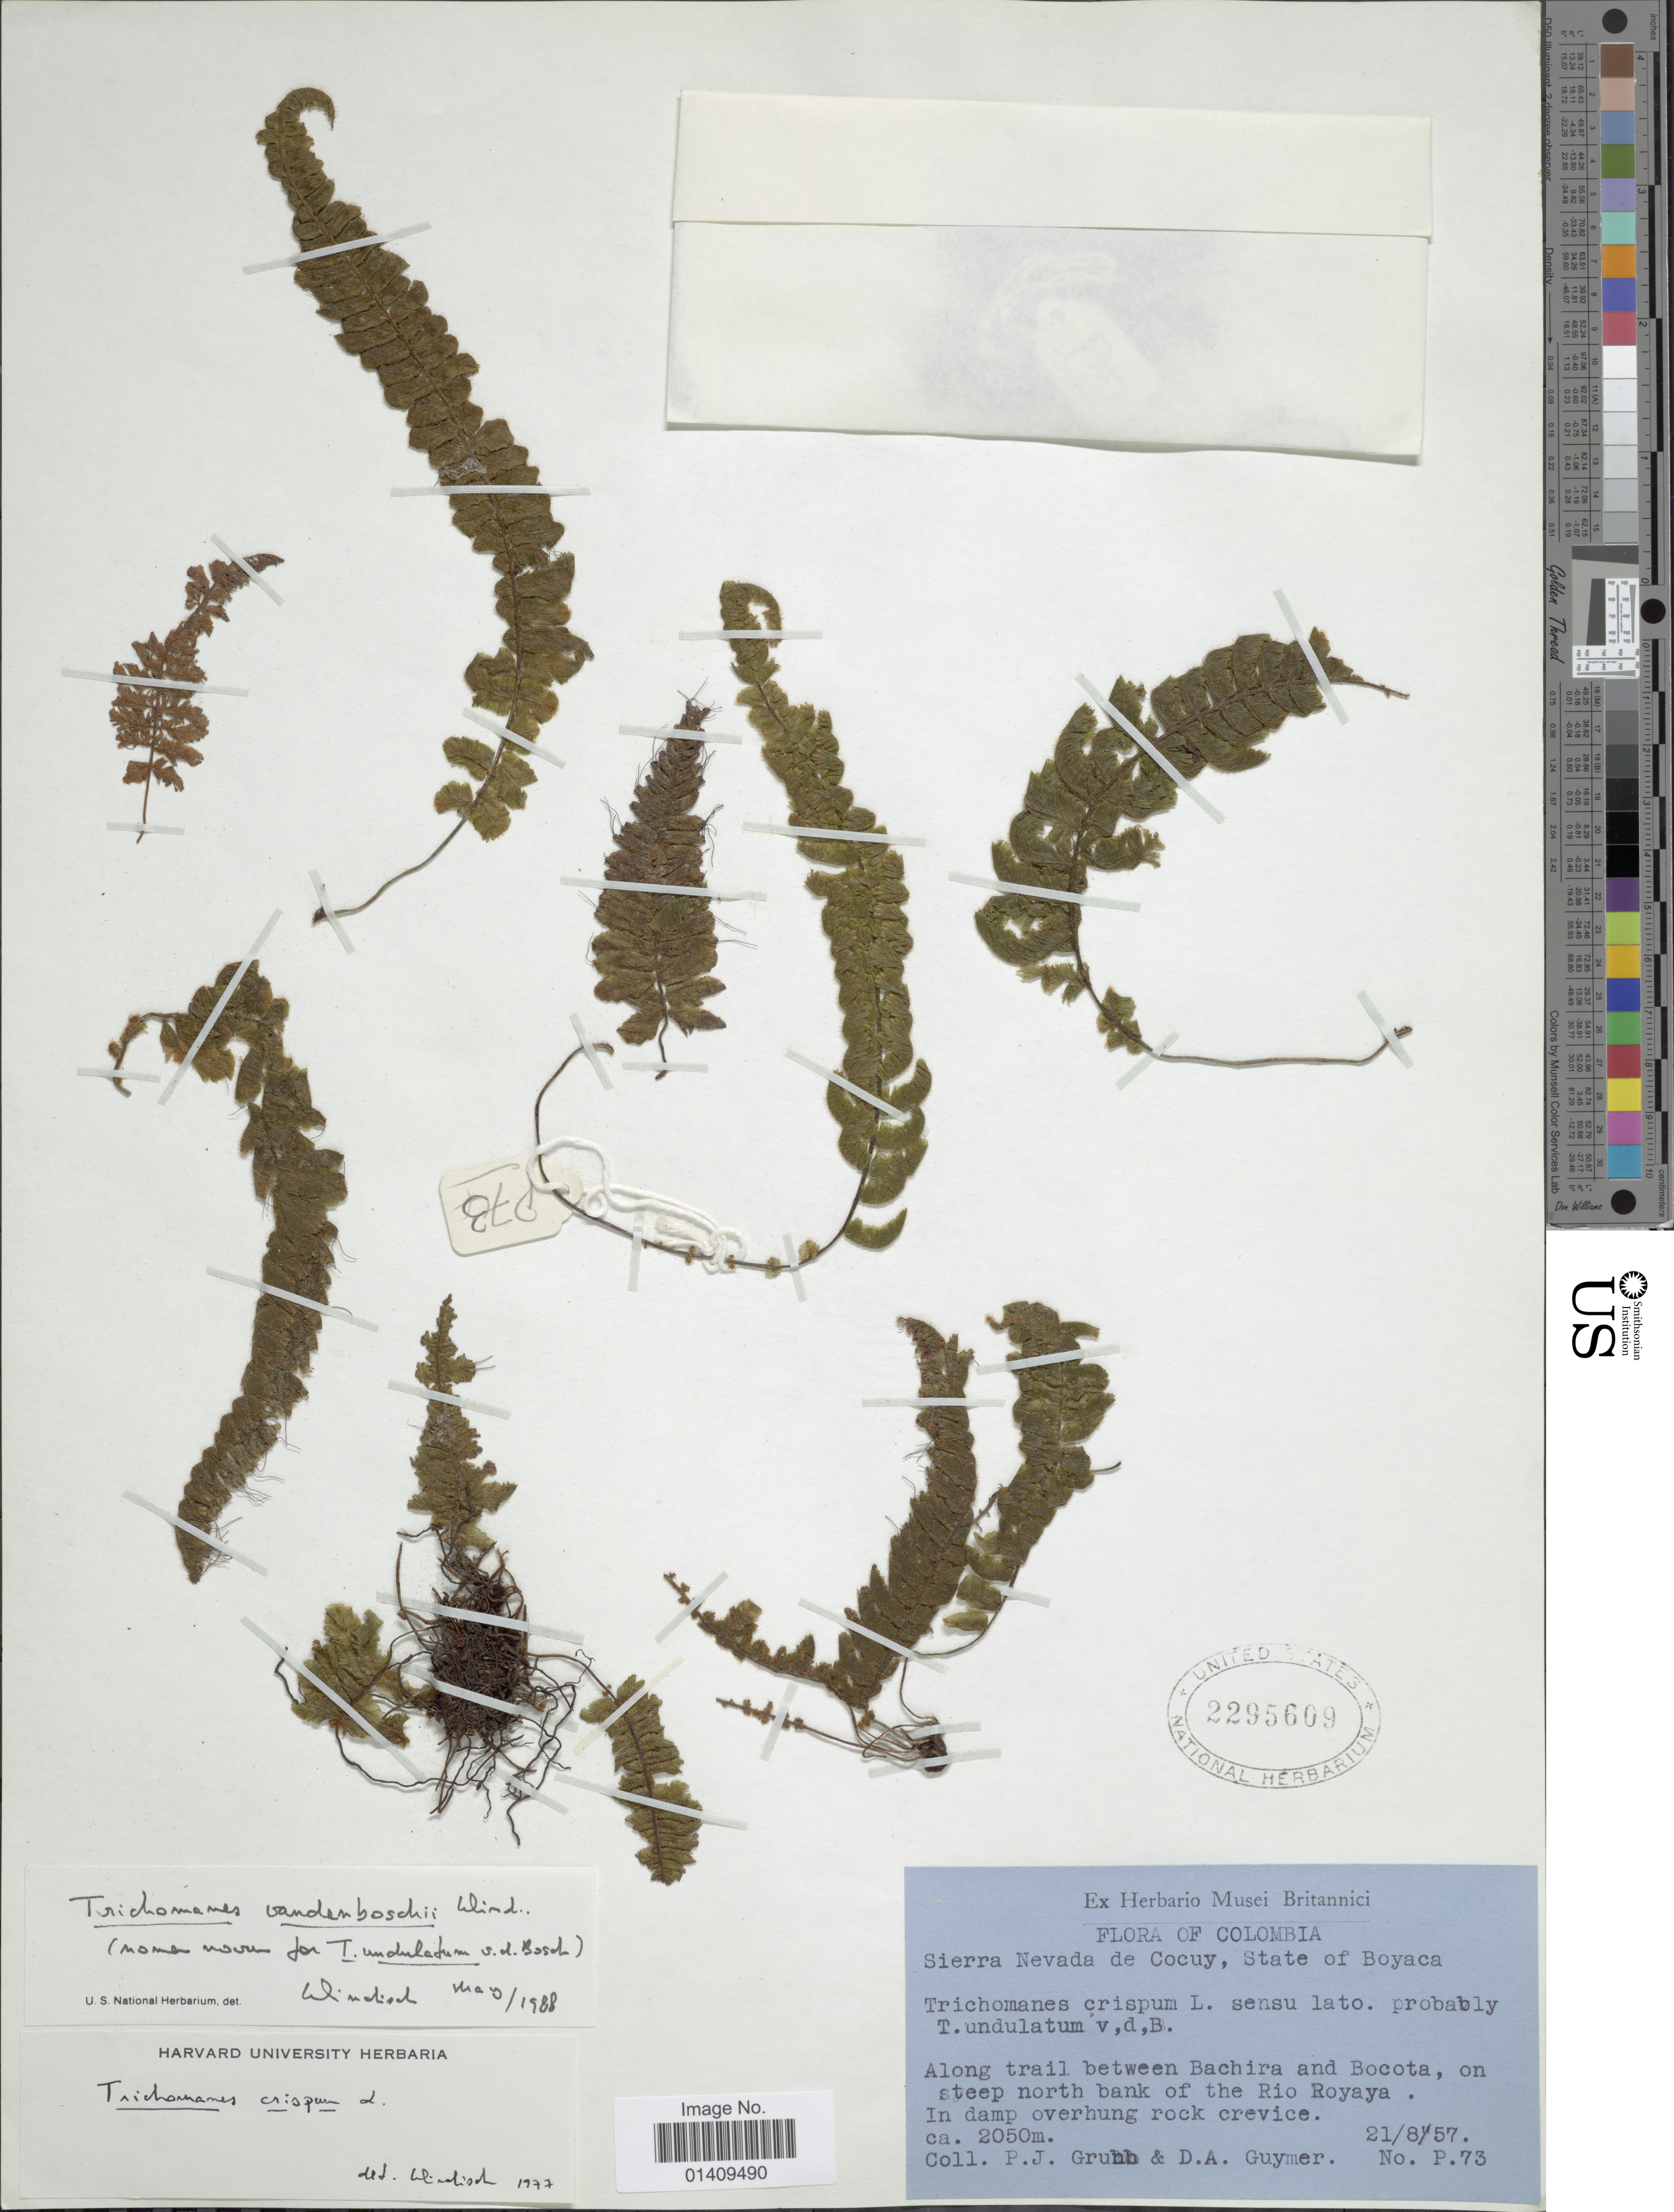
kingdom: Plantae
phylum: Tracheophyta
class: Polypodiopsida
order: Hymenophyllales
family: Hymenophyllaceae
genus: Trichomanes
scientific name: Trichomanes vandenboschii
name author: P.G. Windisch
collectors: P. J. Grubb & D. Guymer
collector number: P73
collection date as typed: Transcribed d/m/y: 21/8/57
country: Colombia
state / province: Boyacá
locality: Sierra Nevada de Cocuy, State of Boyaca along trail between Bachira and Bocota on steep north bank of the Rio Royaya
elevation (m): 2050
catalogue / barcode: US 2295669